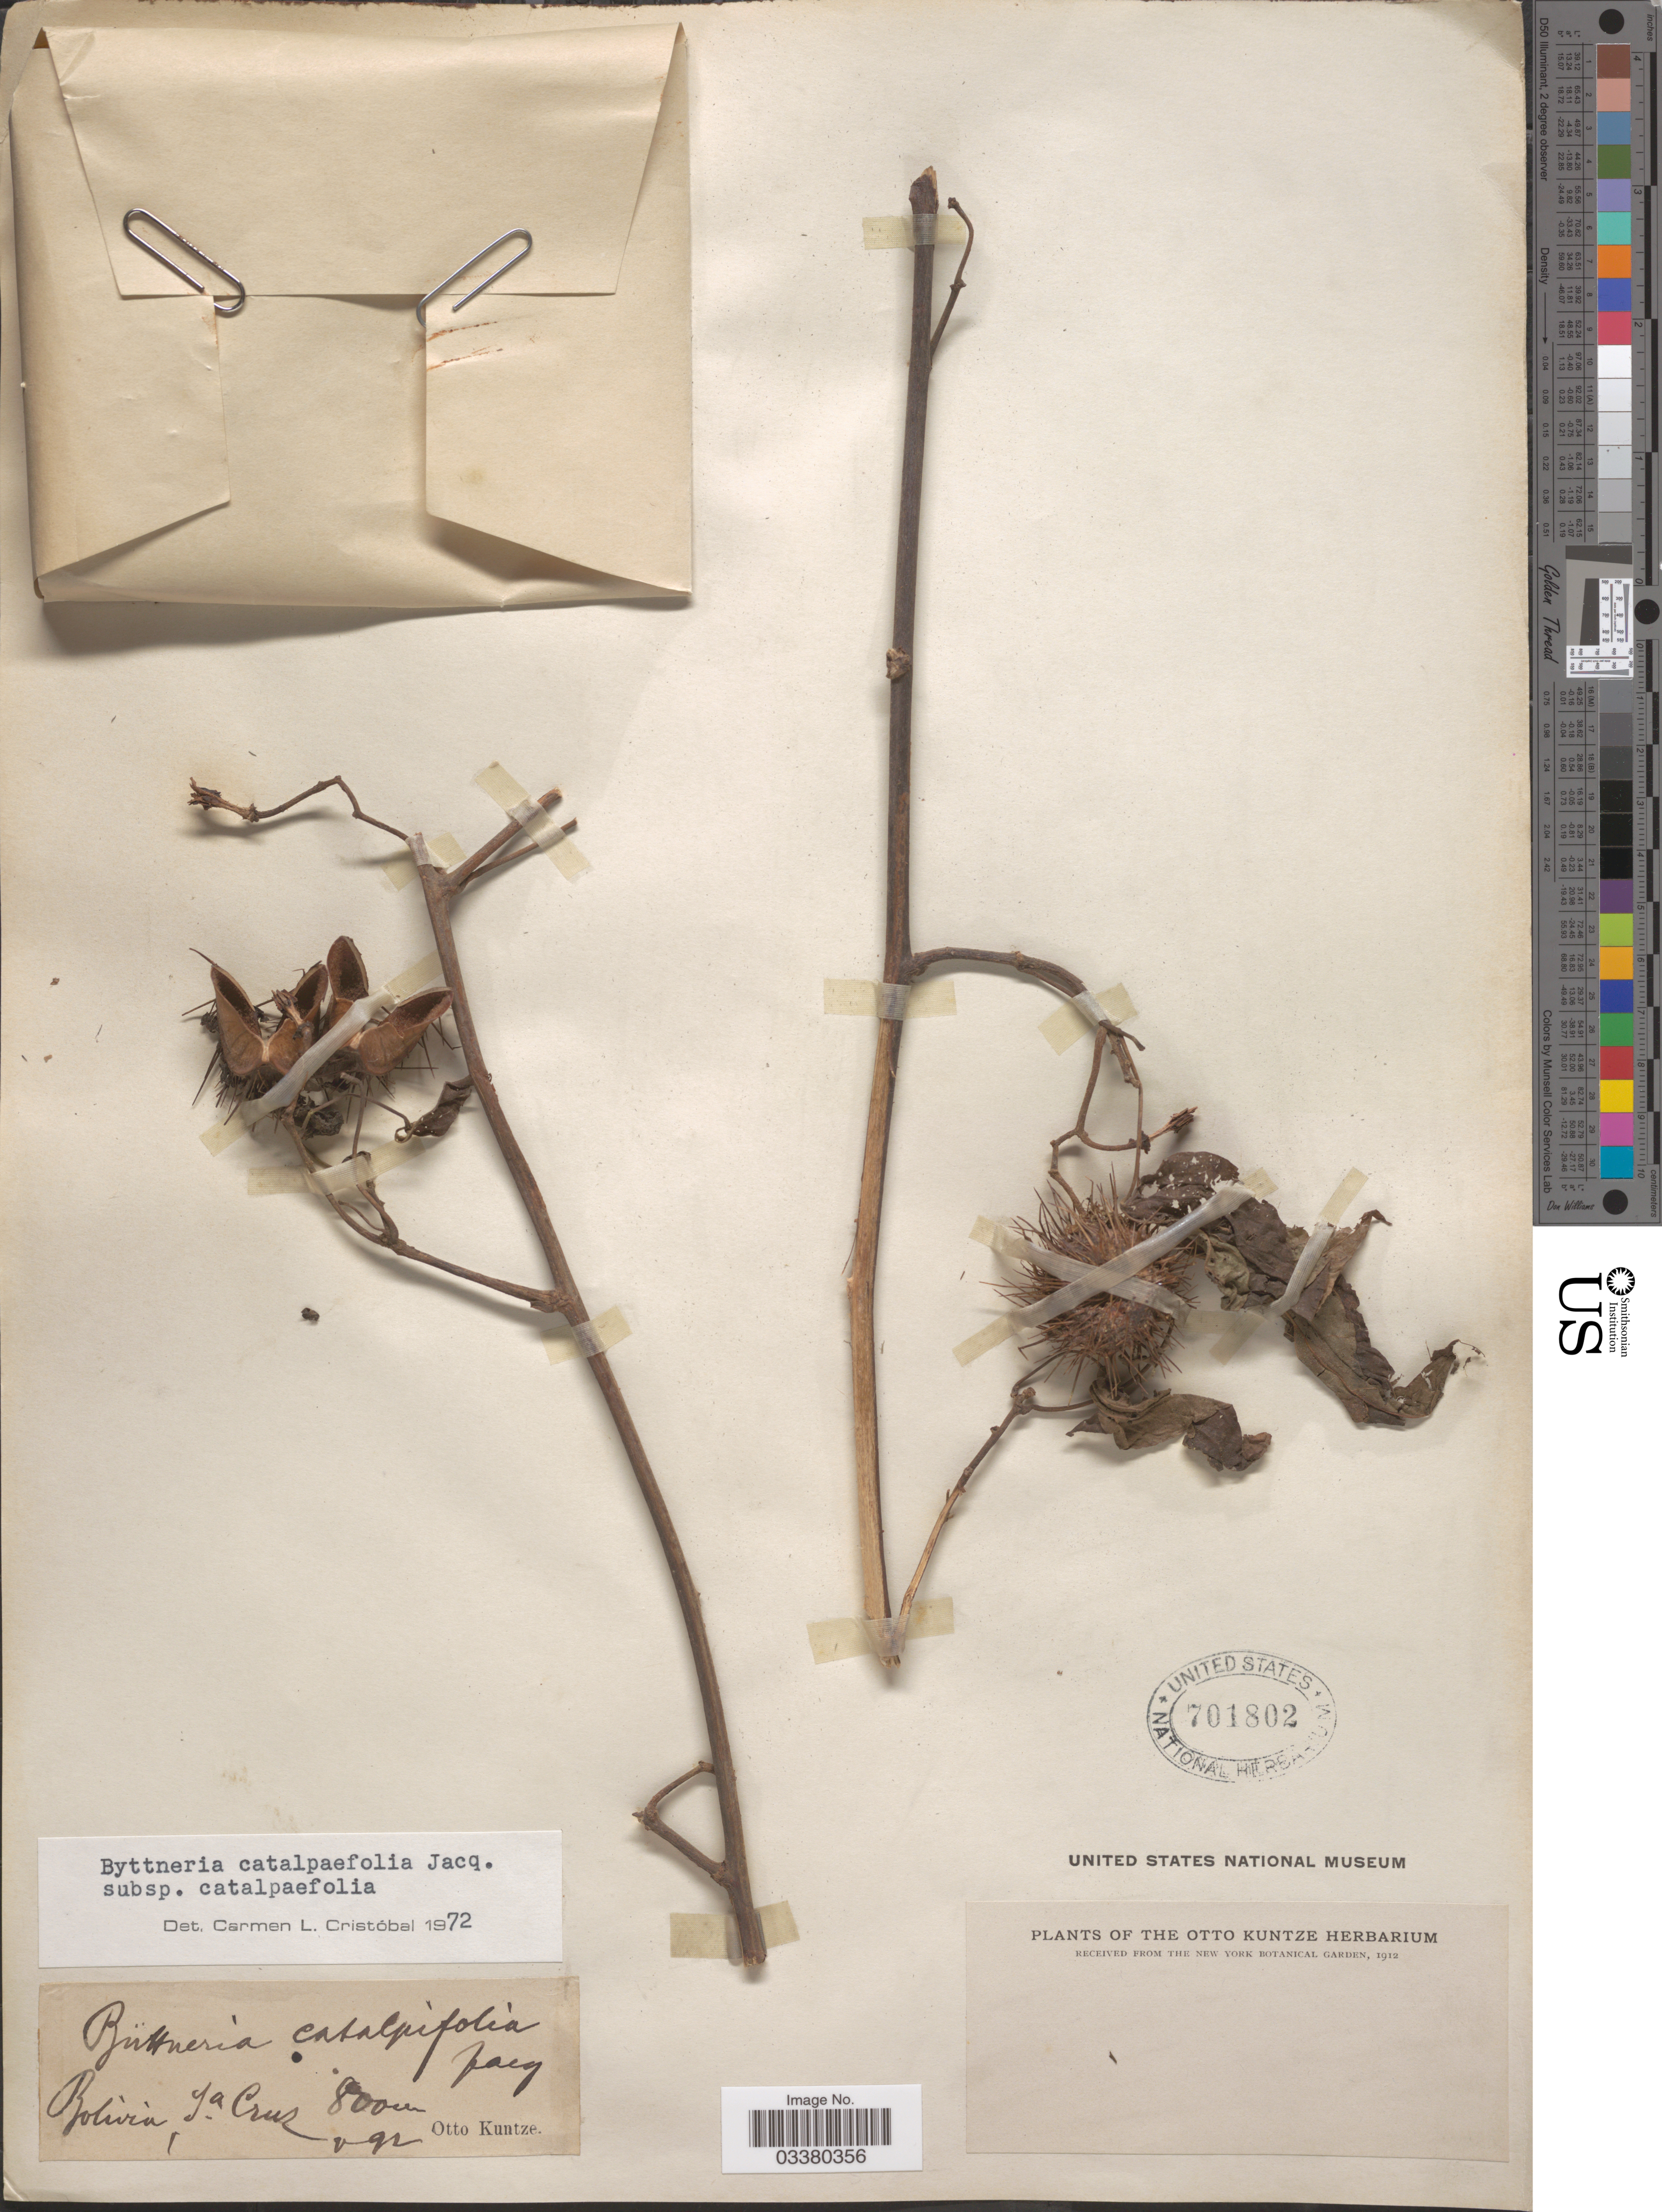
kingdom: Plantae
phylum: Tracheophyta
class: Magnoliopsida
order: Malvales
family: Malvaceae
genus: Byttneria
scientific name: Byttneria catalpifolia subsp. catalpifolia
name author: Jacq.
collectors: C.E.O. Kuntze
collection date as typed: Transcribed d/m/y: /5/92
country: Bolivia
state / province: Santa Cruz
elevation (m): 800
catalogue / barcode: US 701802